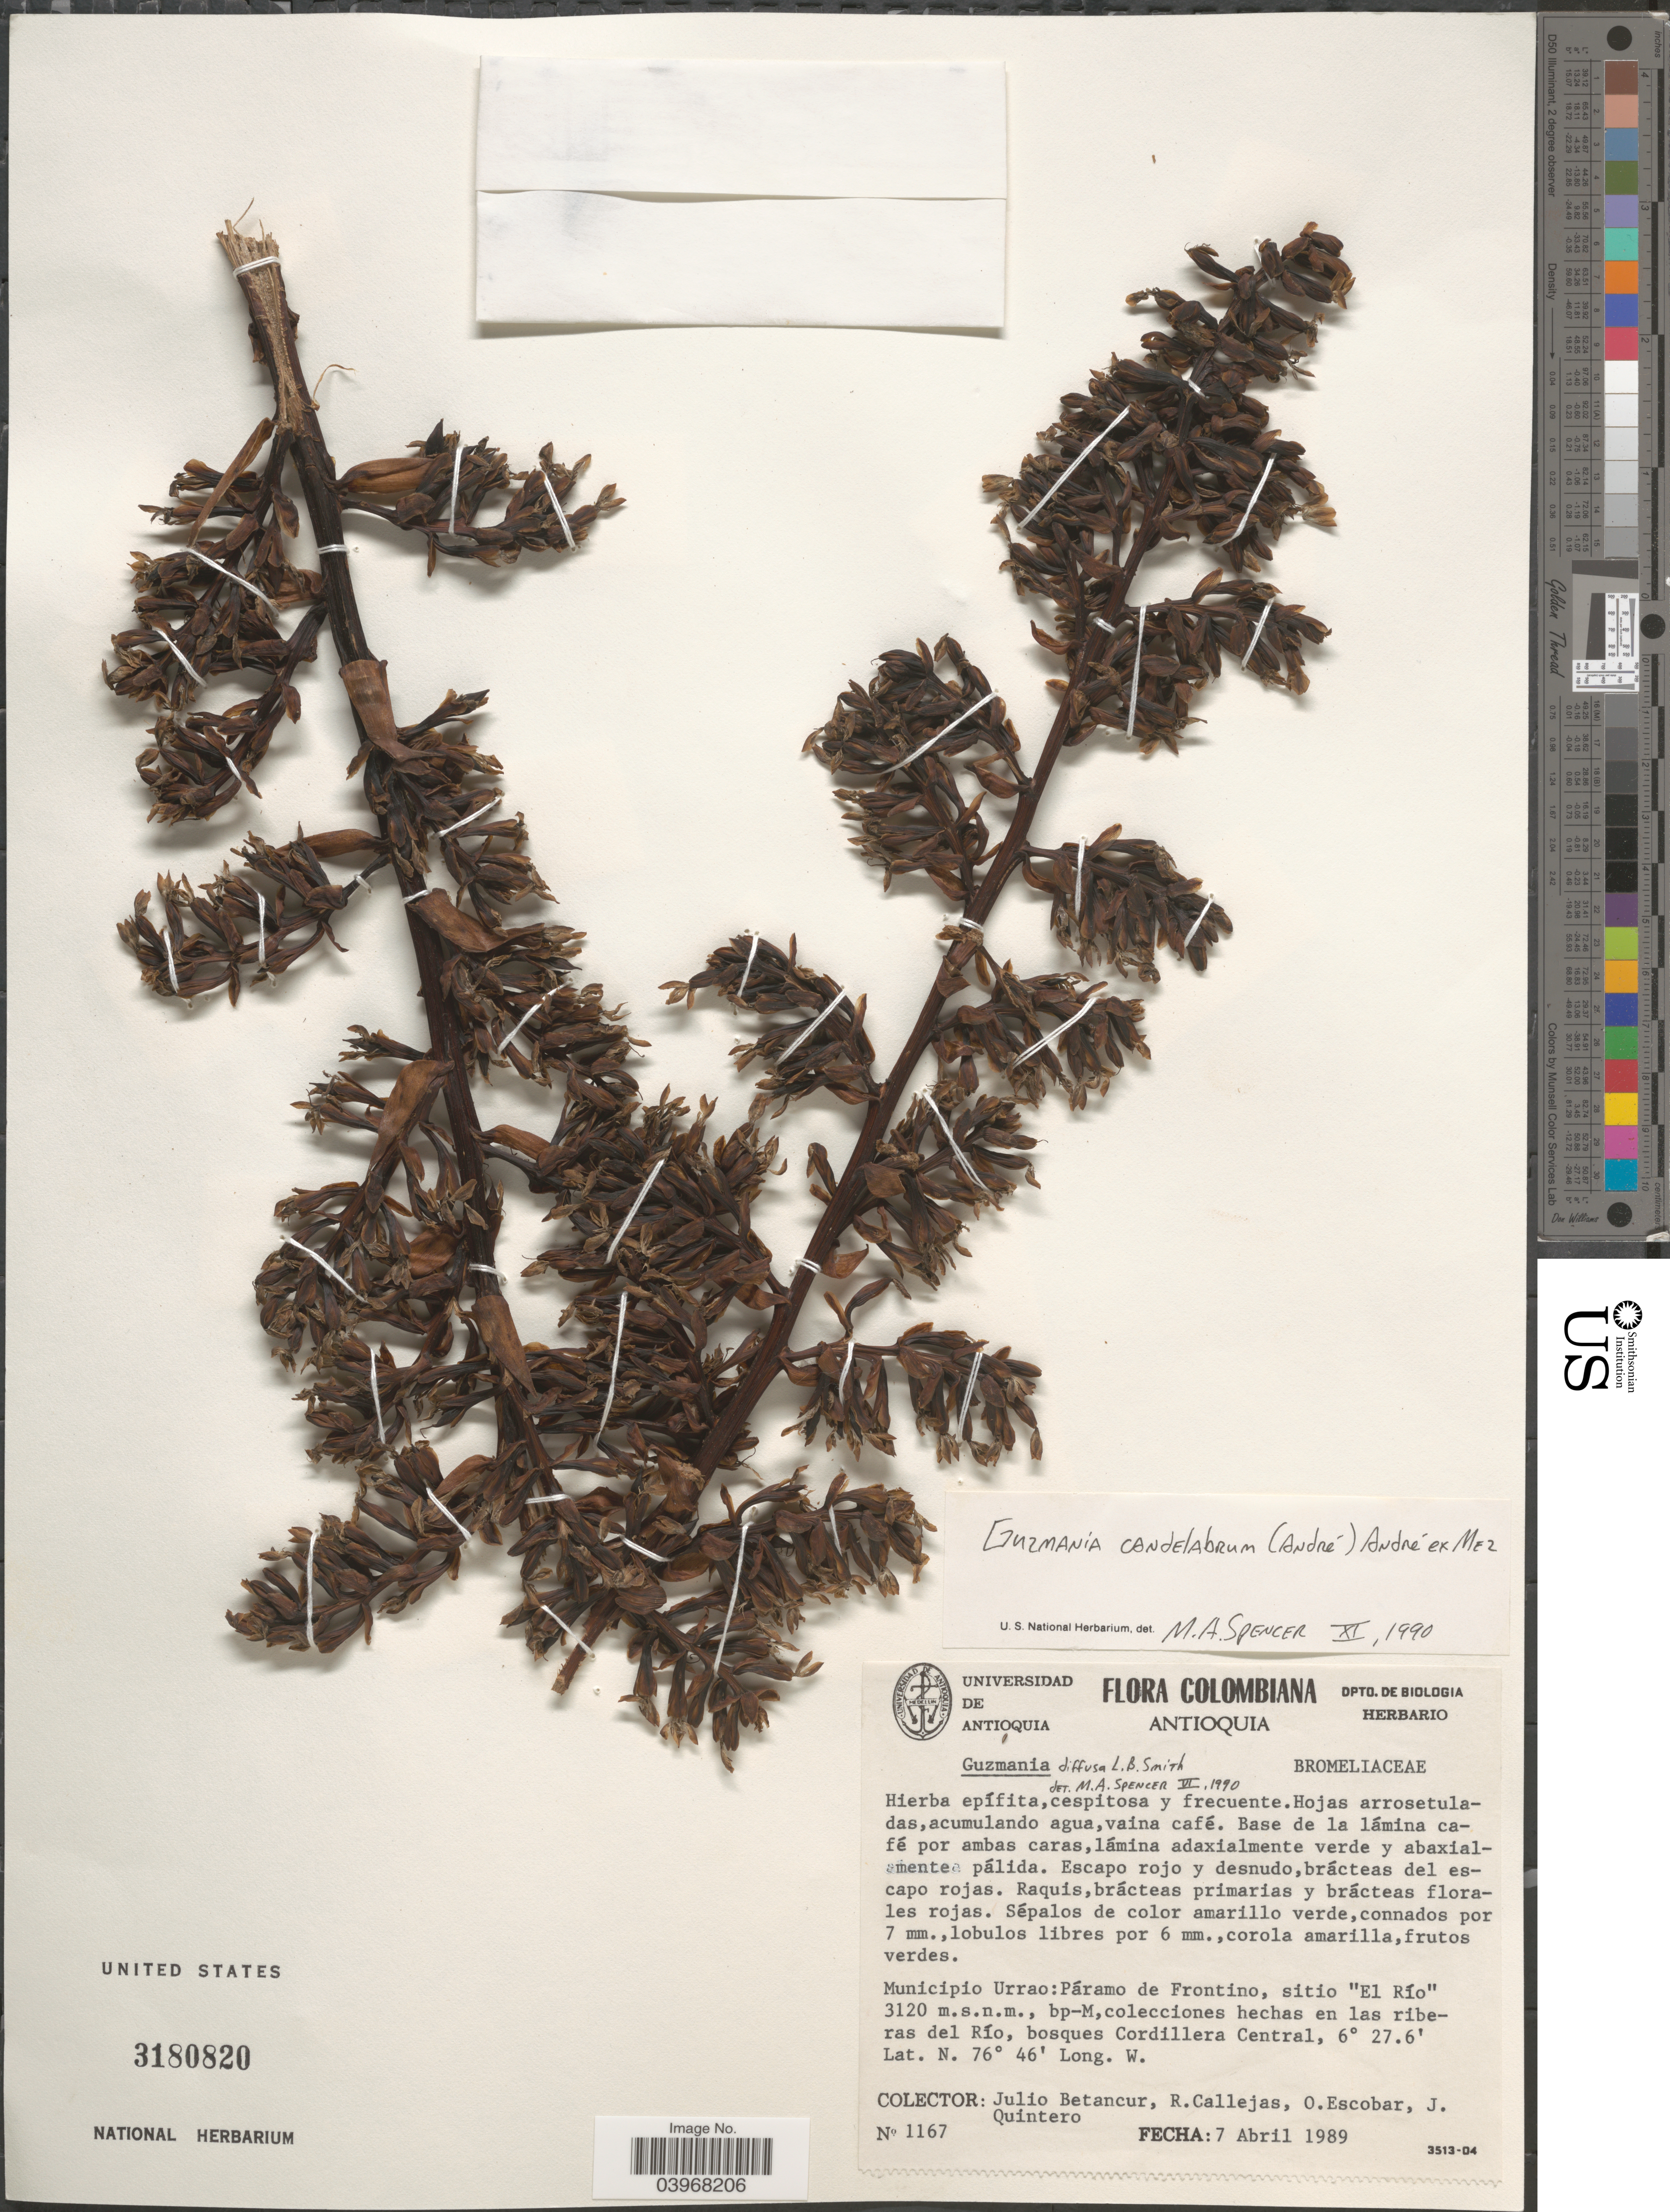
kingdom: Plantae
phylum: Tracheophyta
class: Liliopsida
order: Poales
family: Bromeliaceae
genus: Guzmania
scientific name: Guzmania candelabrum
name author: (André) André ex Mez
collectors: J. Betancur, R. Callejas, O. Escobar & J. Quintero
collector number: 1167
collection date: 1989-04-07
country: Colombia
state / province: Antioquia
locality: Municipio Urrao: Páramo de Frontino, sitio "El Río", colecciones hechas en las riberas del Río, bosques Cordillera Central.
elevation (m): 3120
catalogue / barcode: US 3180820